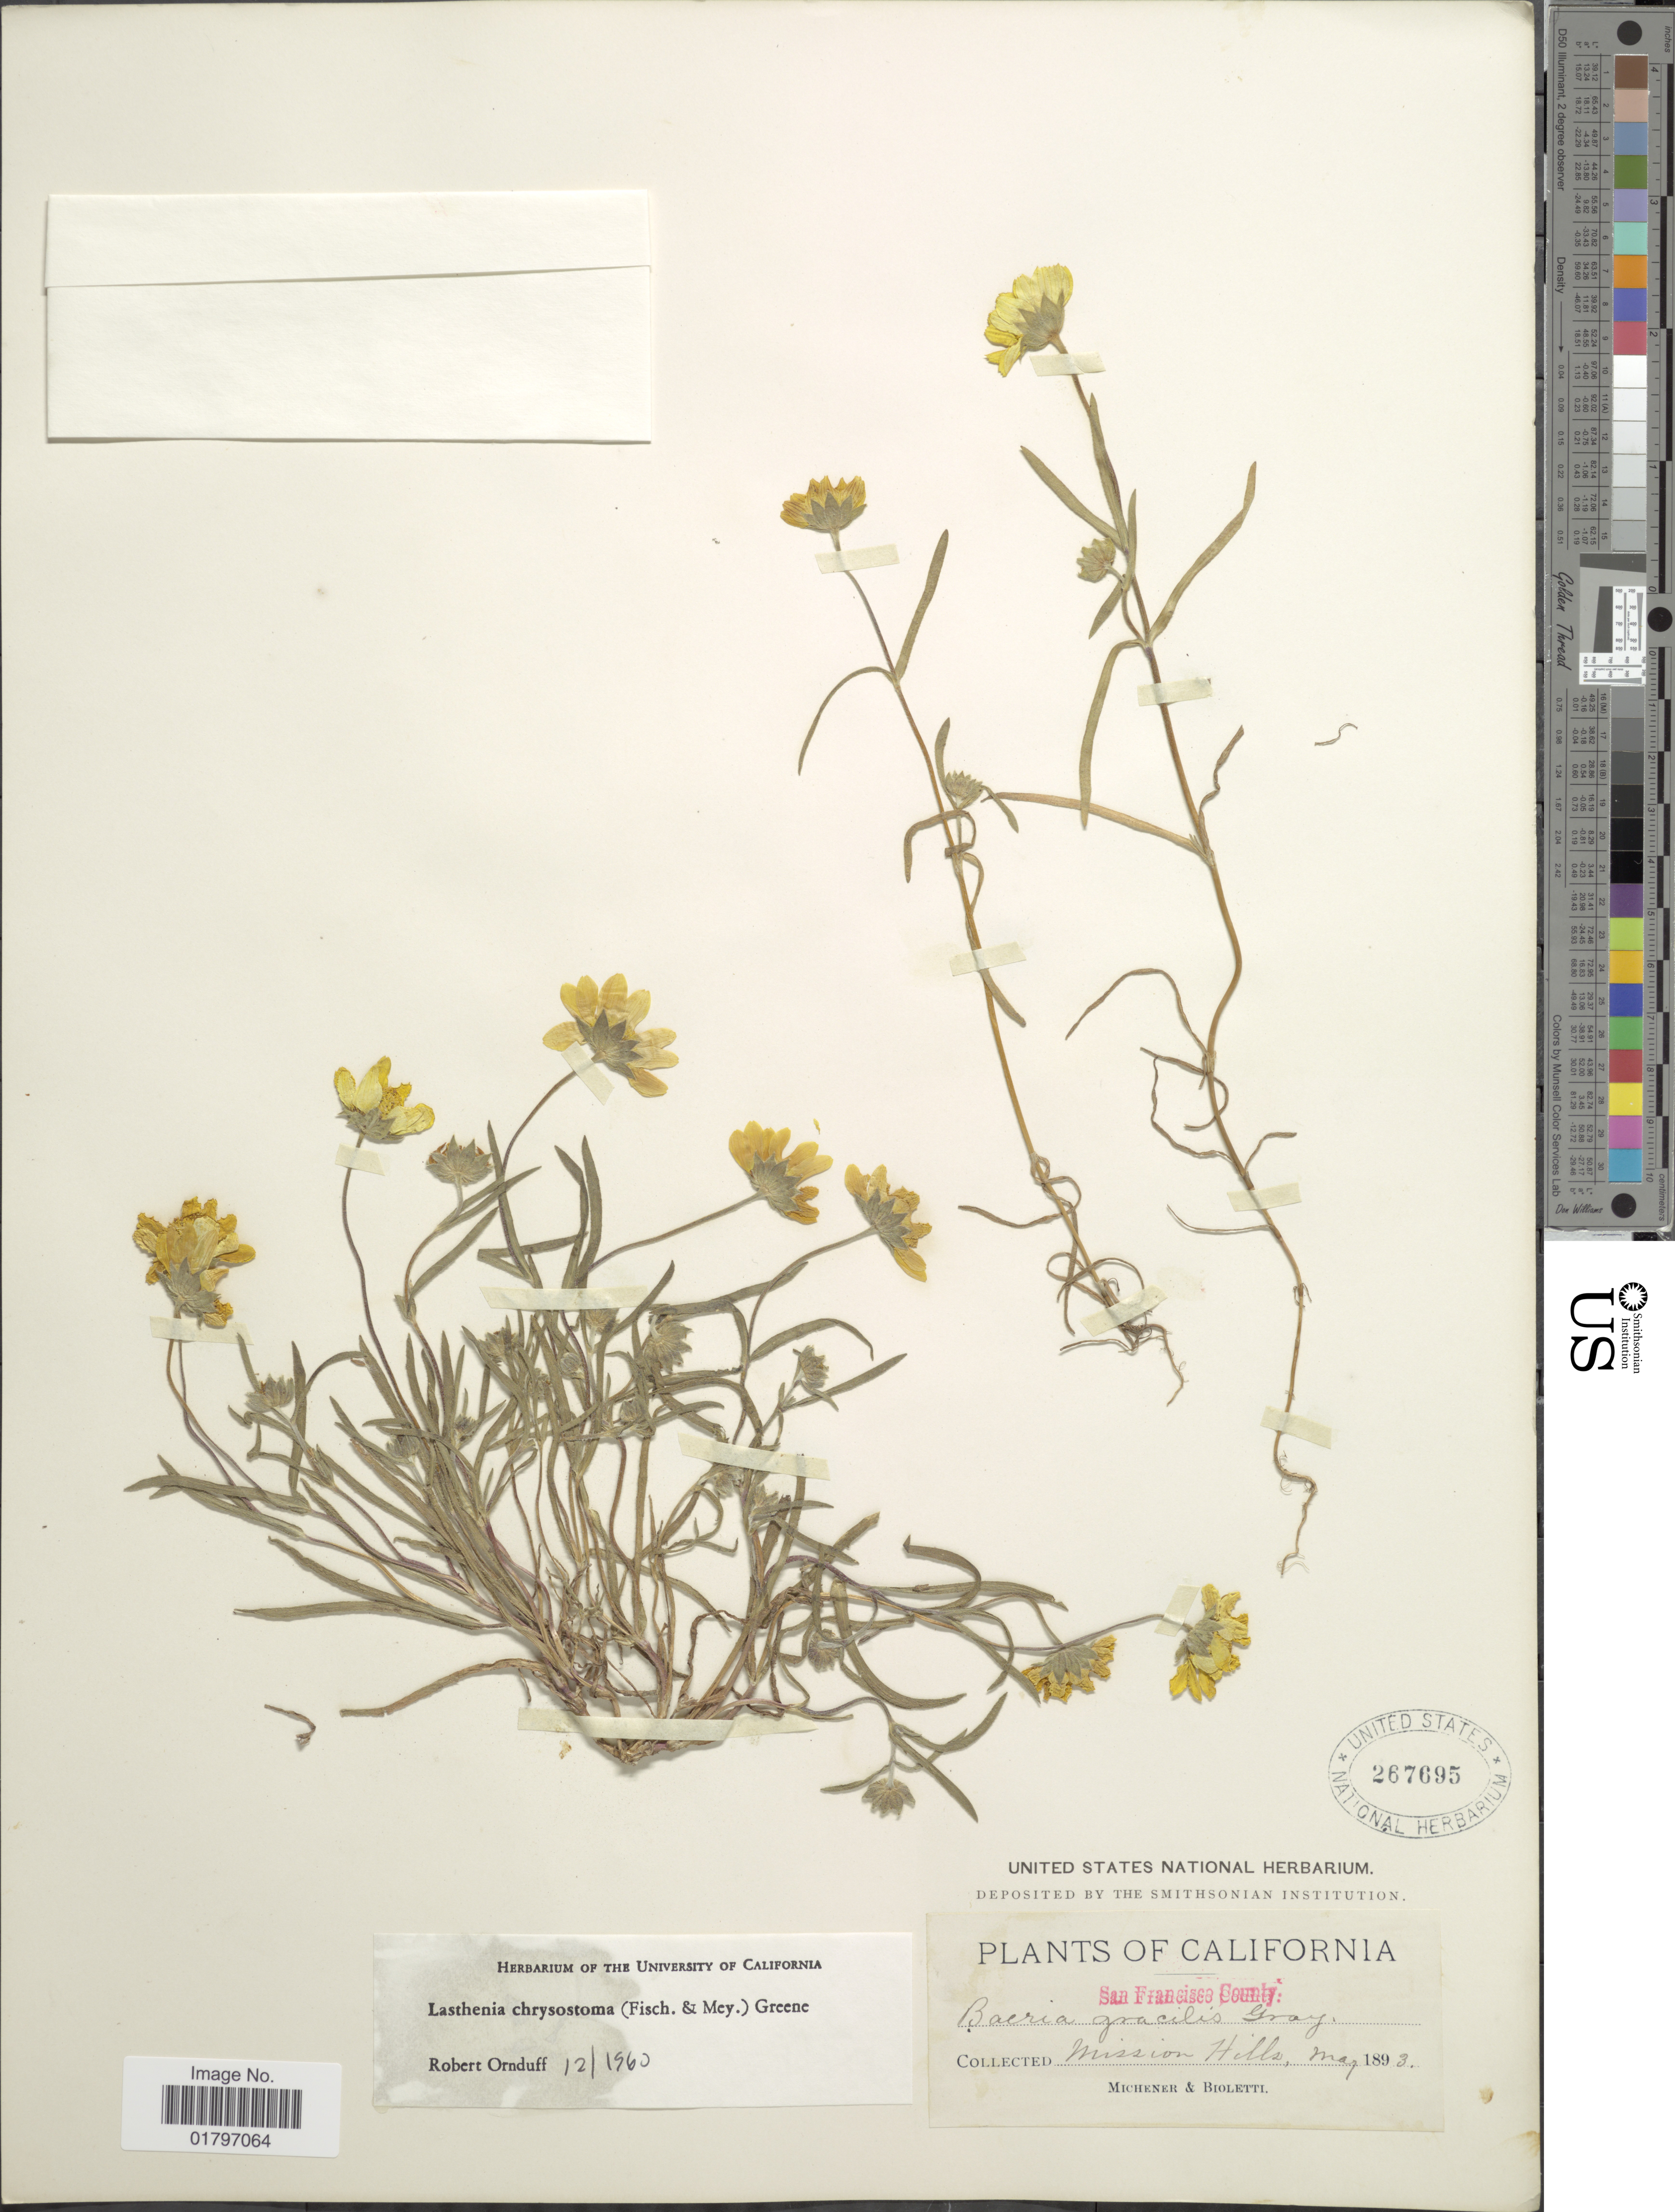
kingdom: Plantae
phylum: Tracheophyta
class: Magnoliopsida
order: Asterales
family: Asteraceae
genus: Lasthenia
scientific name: Lasthenia chrysostoma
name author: (Fisch. & C.A. Mey.) Greene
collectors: -. Michener & -- Bioletti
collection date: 1893-05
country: United States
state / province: California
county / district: San Francisco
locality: San Francisco County. Mission Hills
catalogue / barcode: US 267695